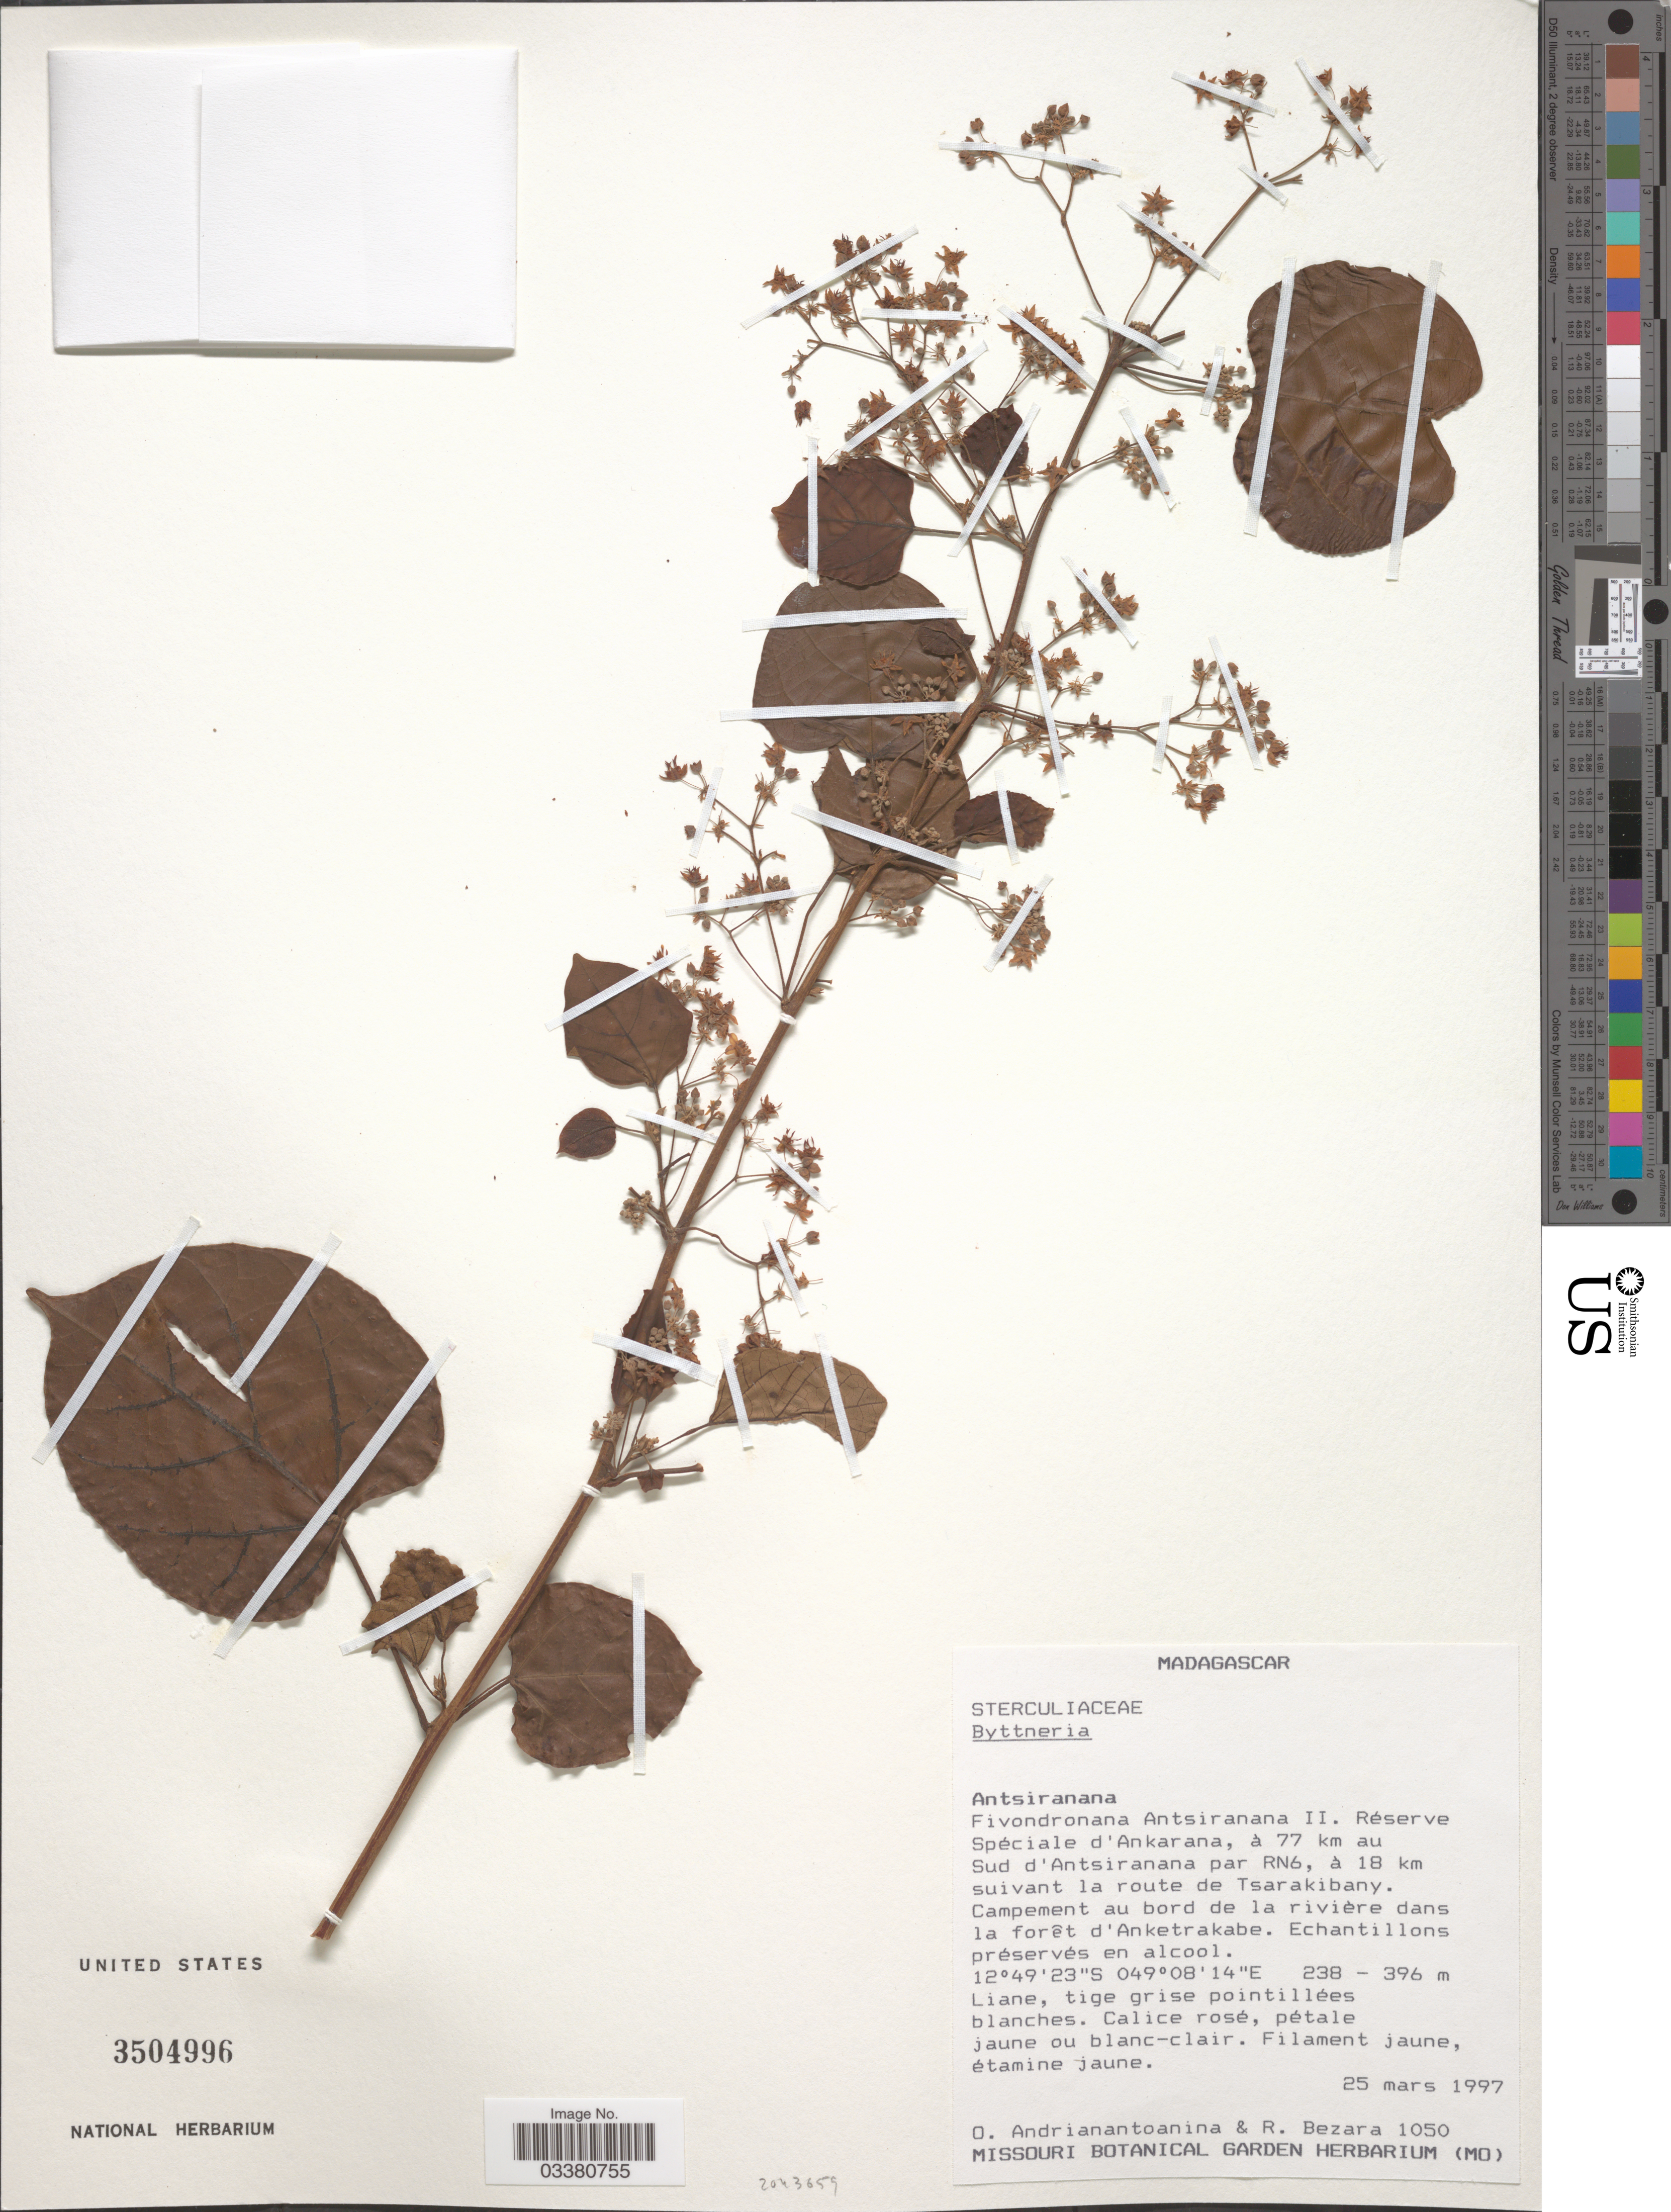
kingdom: Plantae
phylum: Tracheophyta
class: Magnoliopsida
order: Malvales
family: Malvaceae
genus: Byttneria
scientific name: Byttneria sp.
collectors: O. Andrianantoanina & R. Bezara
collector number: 1050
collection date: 1997-03-25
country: Madagascar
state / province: Diana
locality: Fivondronana Antsiranana II. Réserve Spéciale d'Ankarana, à 77 km au Sud d'Antsiranana par RN6, à 18 km suivant la route de Tsarakibany. Campement au bord de la rivière dans la forêt d'Anketrakabe.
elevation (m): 238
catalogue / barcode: US 3504996